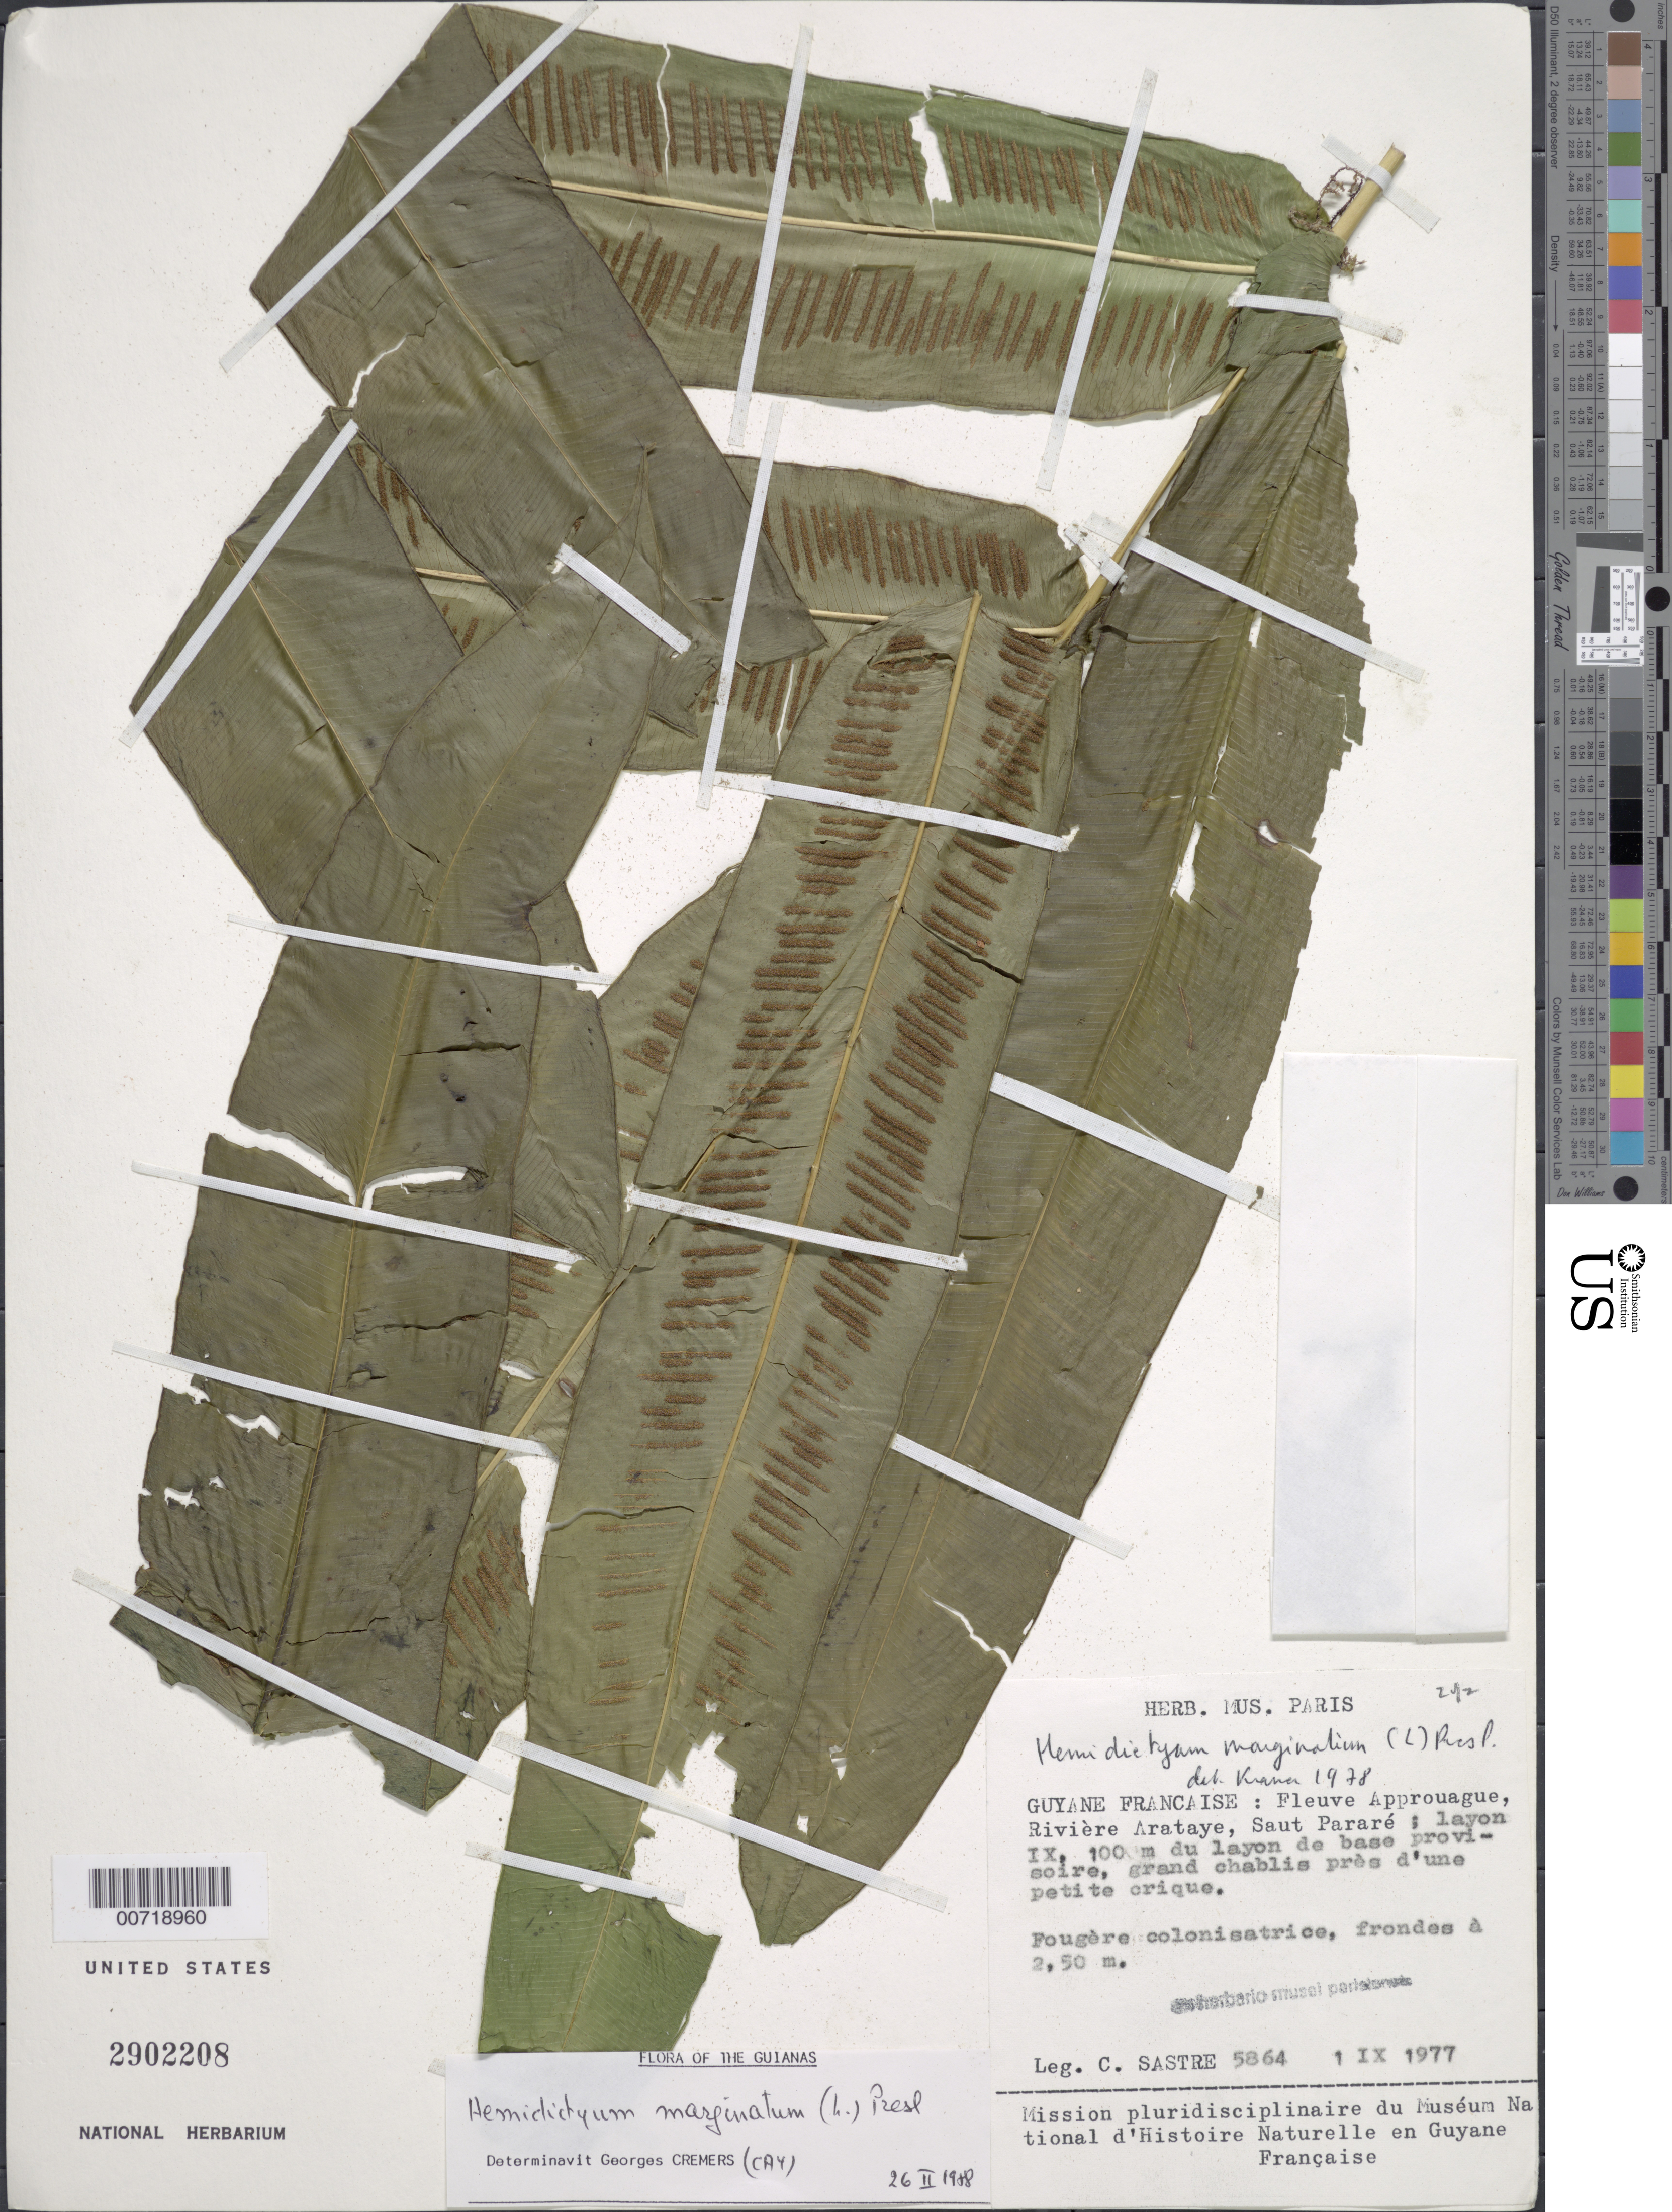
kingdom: Plantae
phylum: Tracheophyta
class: Polypodiopsida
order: Polypodiales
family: Hemidictyaceae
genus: Hemidictyum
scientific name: Hemidictyum marginatum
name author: (L.) C. Presl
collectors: C. Sastre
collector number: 5864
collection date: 1977-09-01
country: French Guiana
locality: Guyane Francaise: Fleuve Approuague, Riviere Arataye, Saut Parare; layon IX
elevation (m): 100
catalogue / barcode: US 2902208